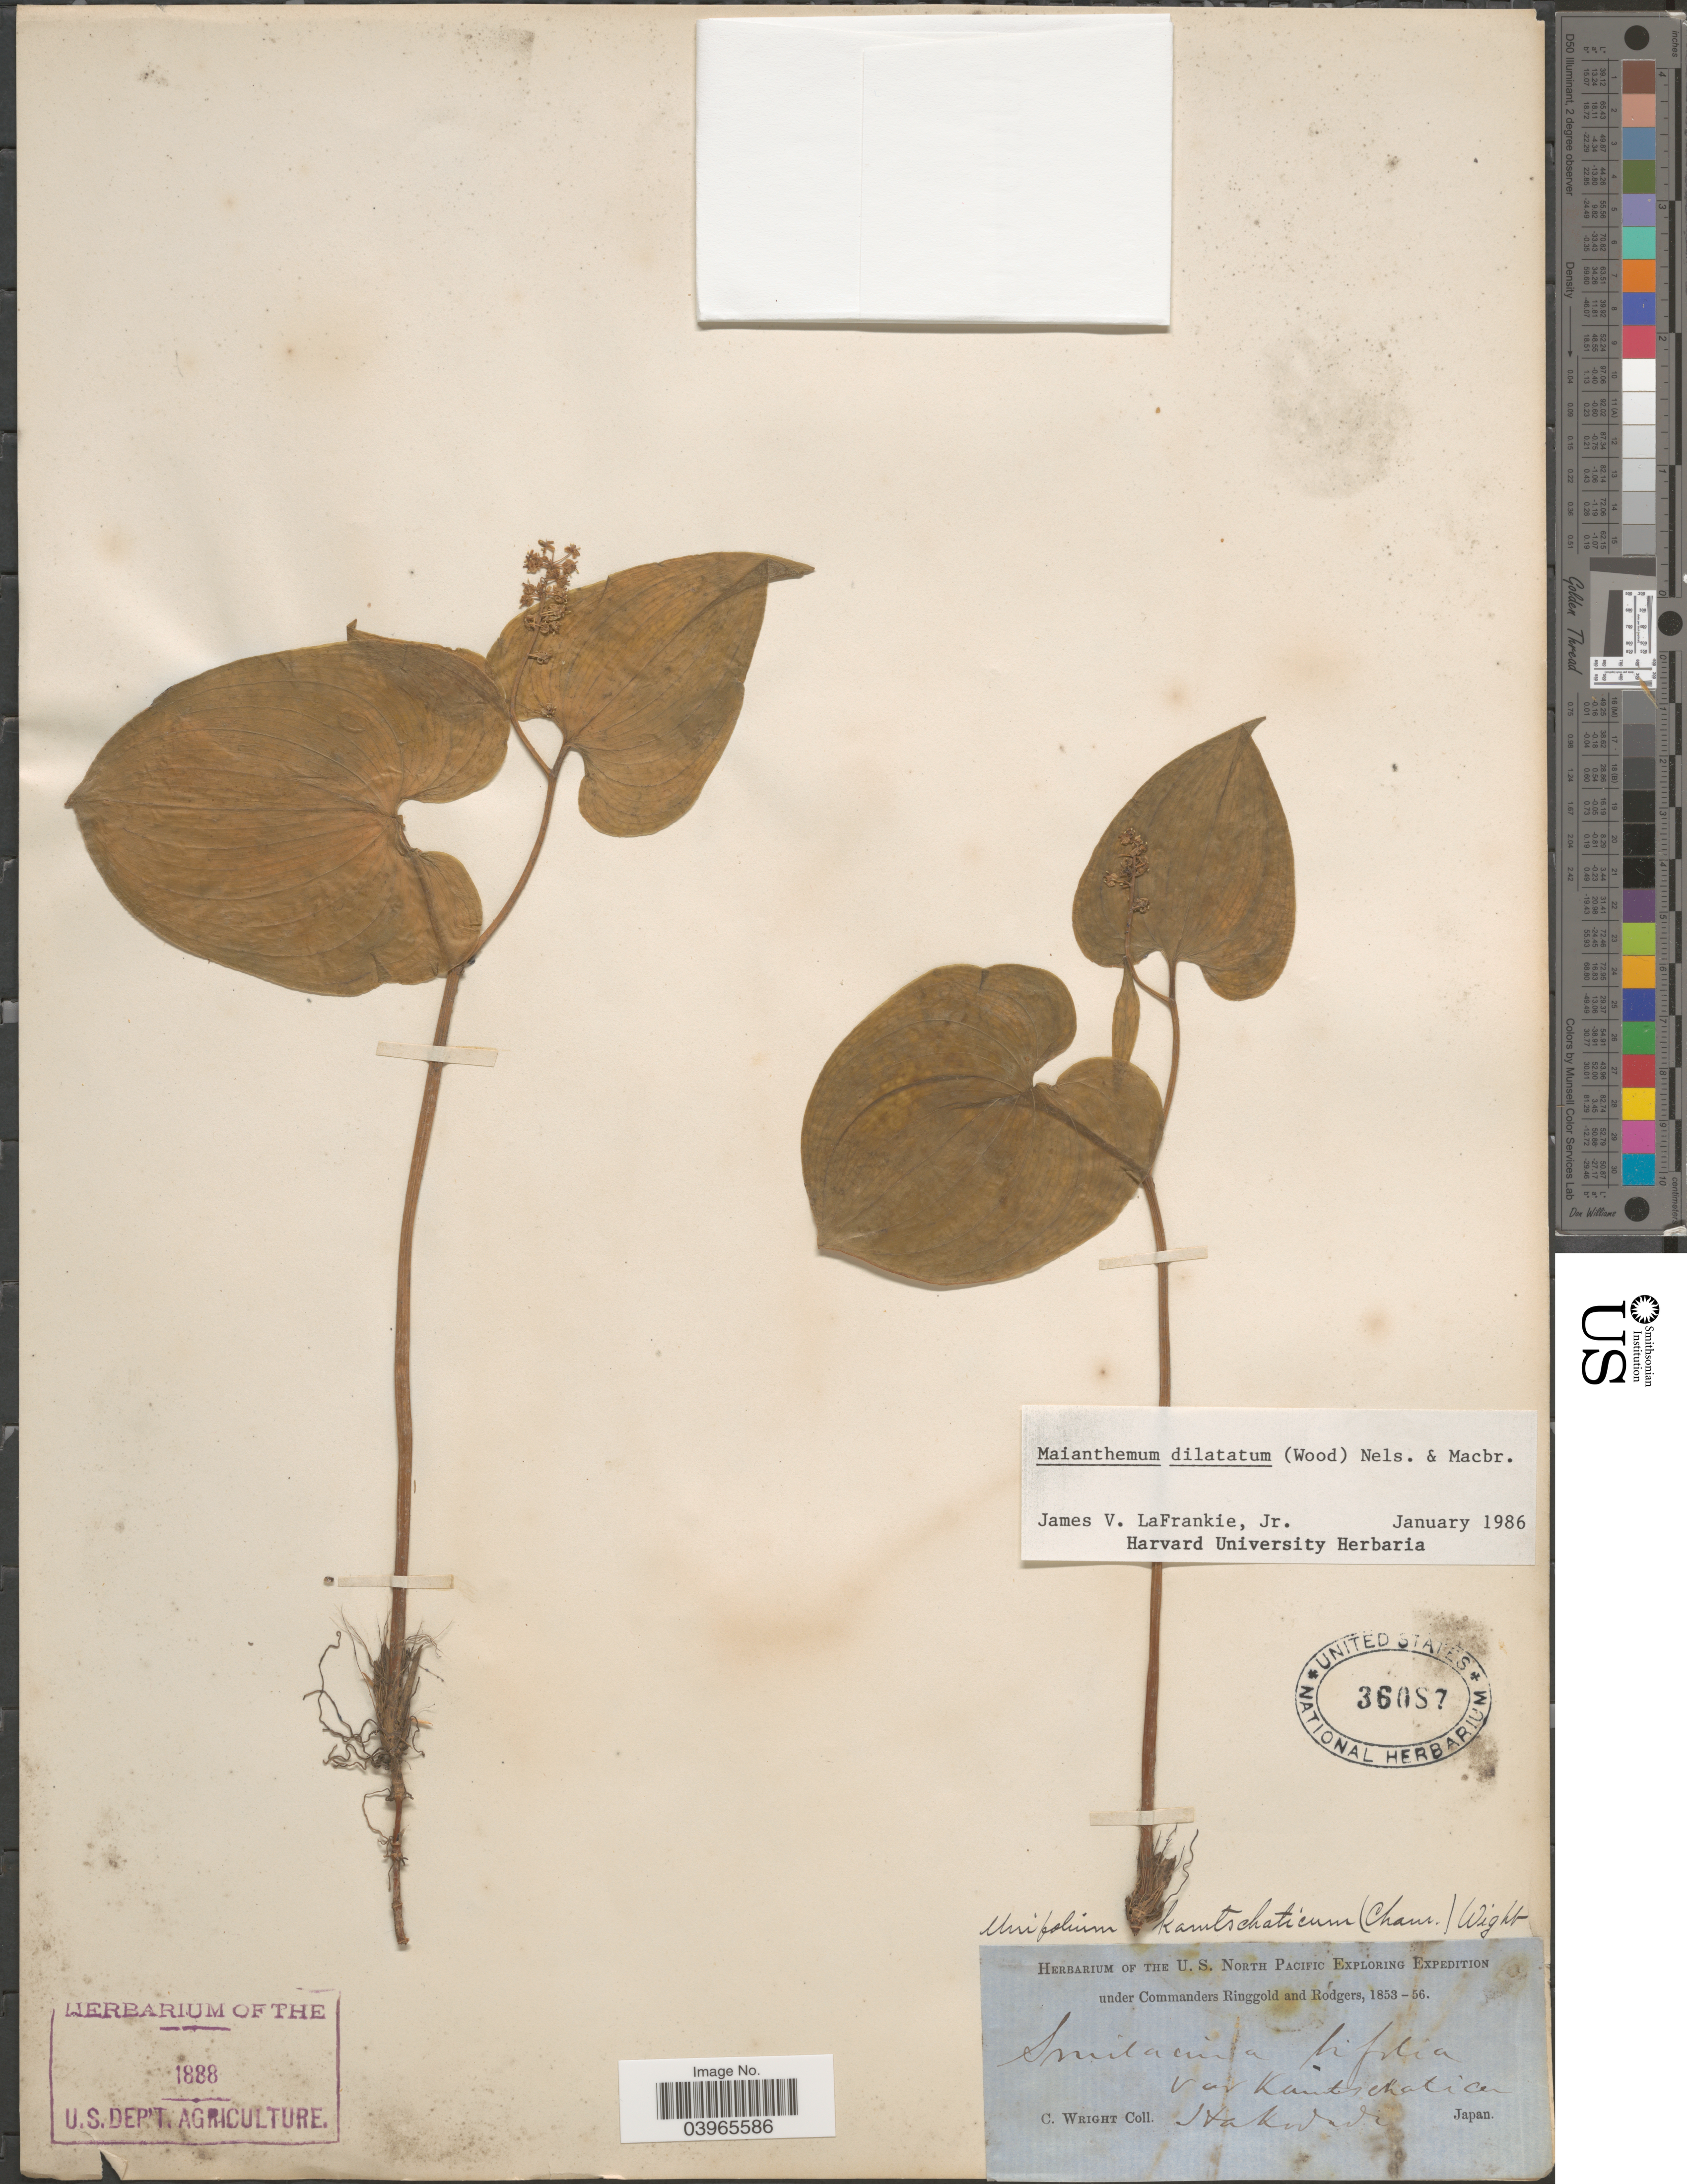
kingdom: Plantae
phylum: Tracheophyta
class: Liliopsida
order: Asparagales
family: Asparagaceae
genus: Maianthemum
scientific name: Maianthemum dilatatum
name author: (Alph. Wood) A. Nelson & J.F. Macbr.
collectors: C. Wright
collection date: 1853/1856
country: Japan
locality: Hakodadi.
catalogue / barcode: US 36087